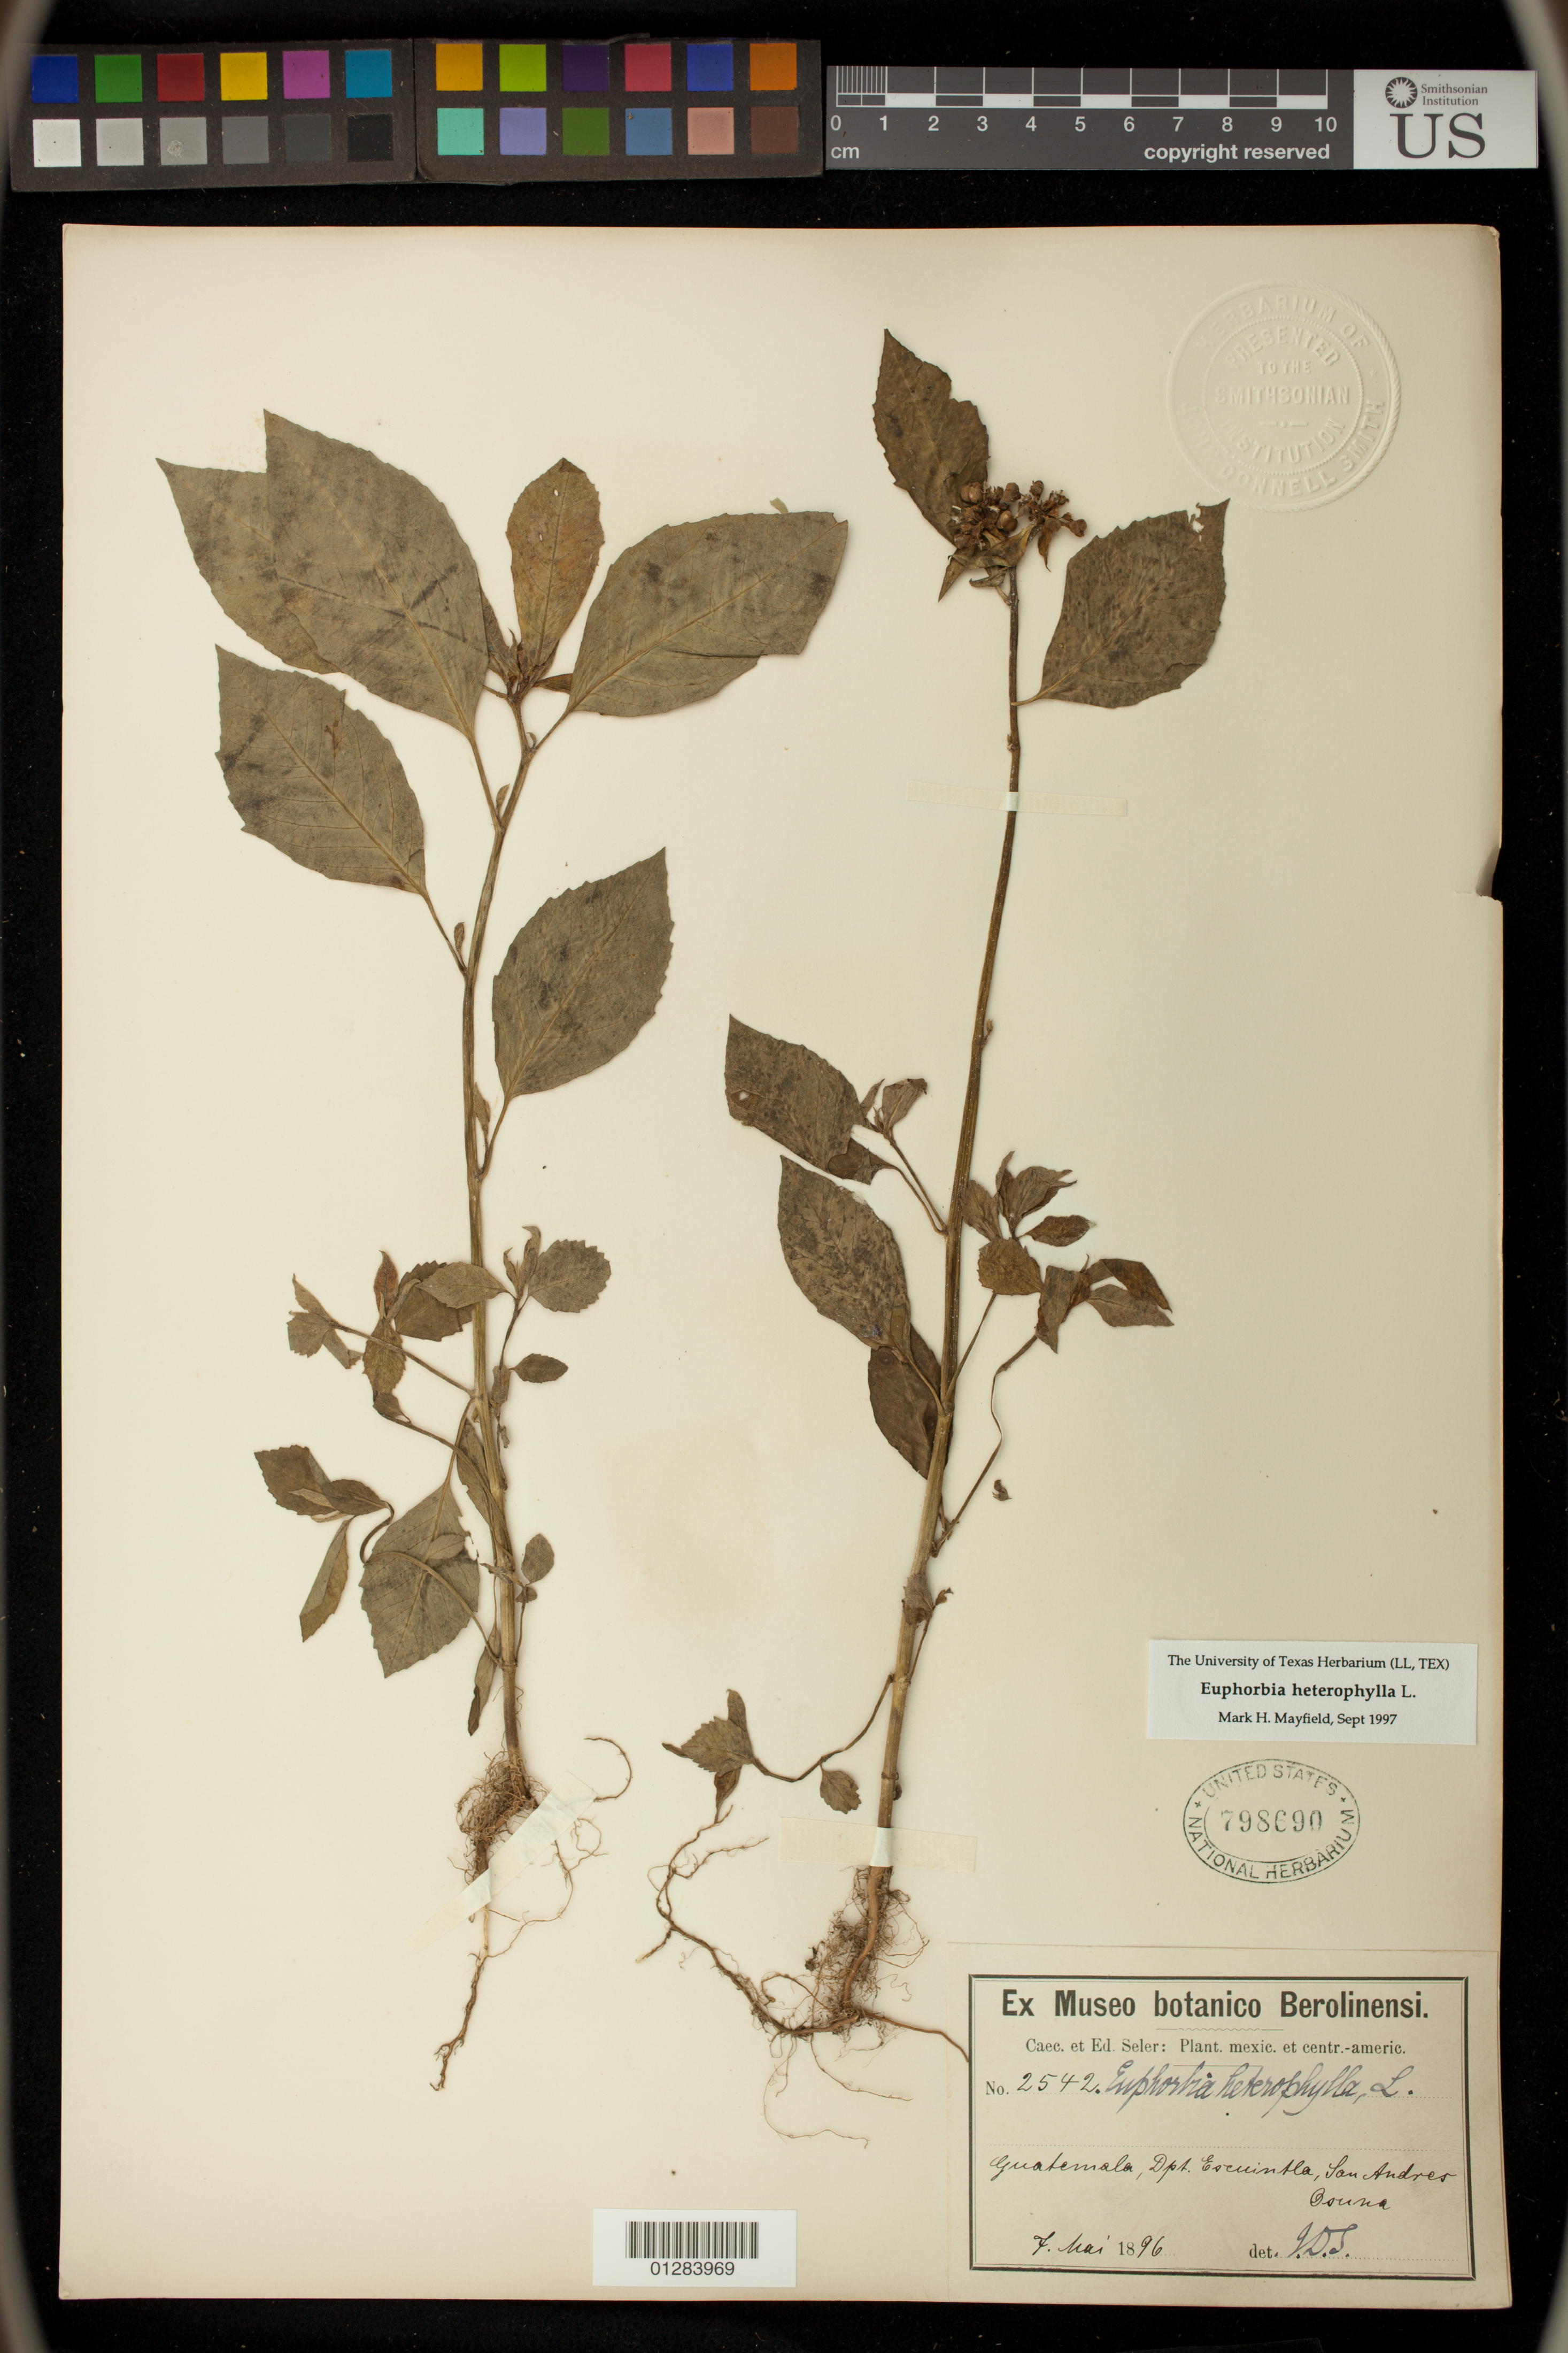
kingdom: Plantae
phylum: Tracheophyta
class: Magnoliopsida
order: Malpighiales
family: Euphorbiaceae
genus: Euphorbia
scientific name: Euphorbia heterophylla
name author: L.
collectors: E. Seler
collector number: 2542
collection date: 1896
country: Guatemala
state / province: Escuintla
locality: San Andres Bouna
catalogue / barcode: US 798690